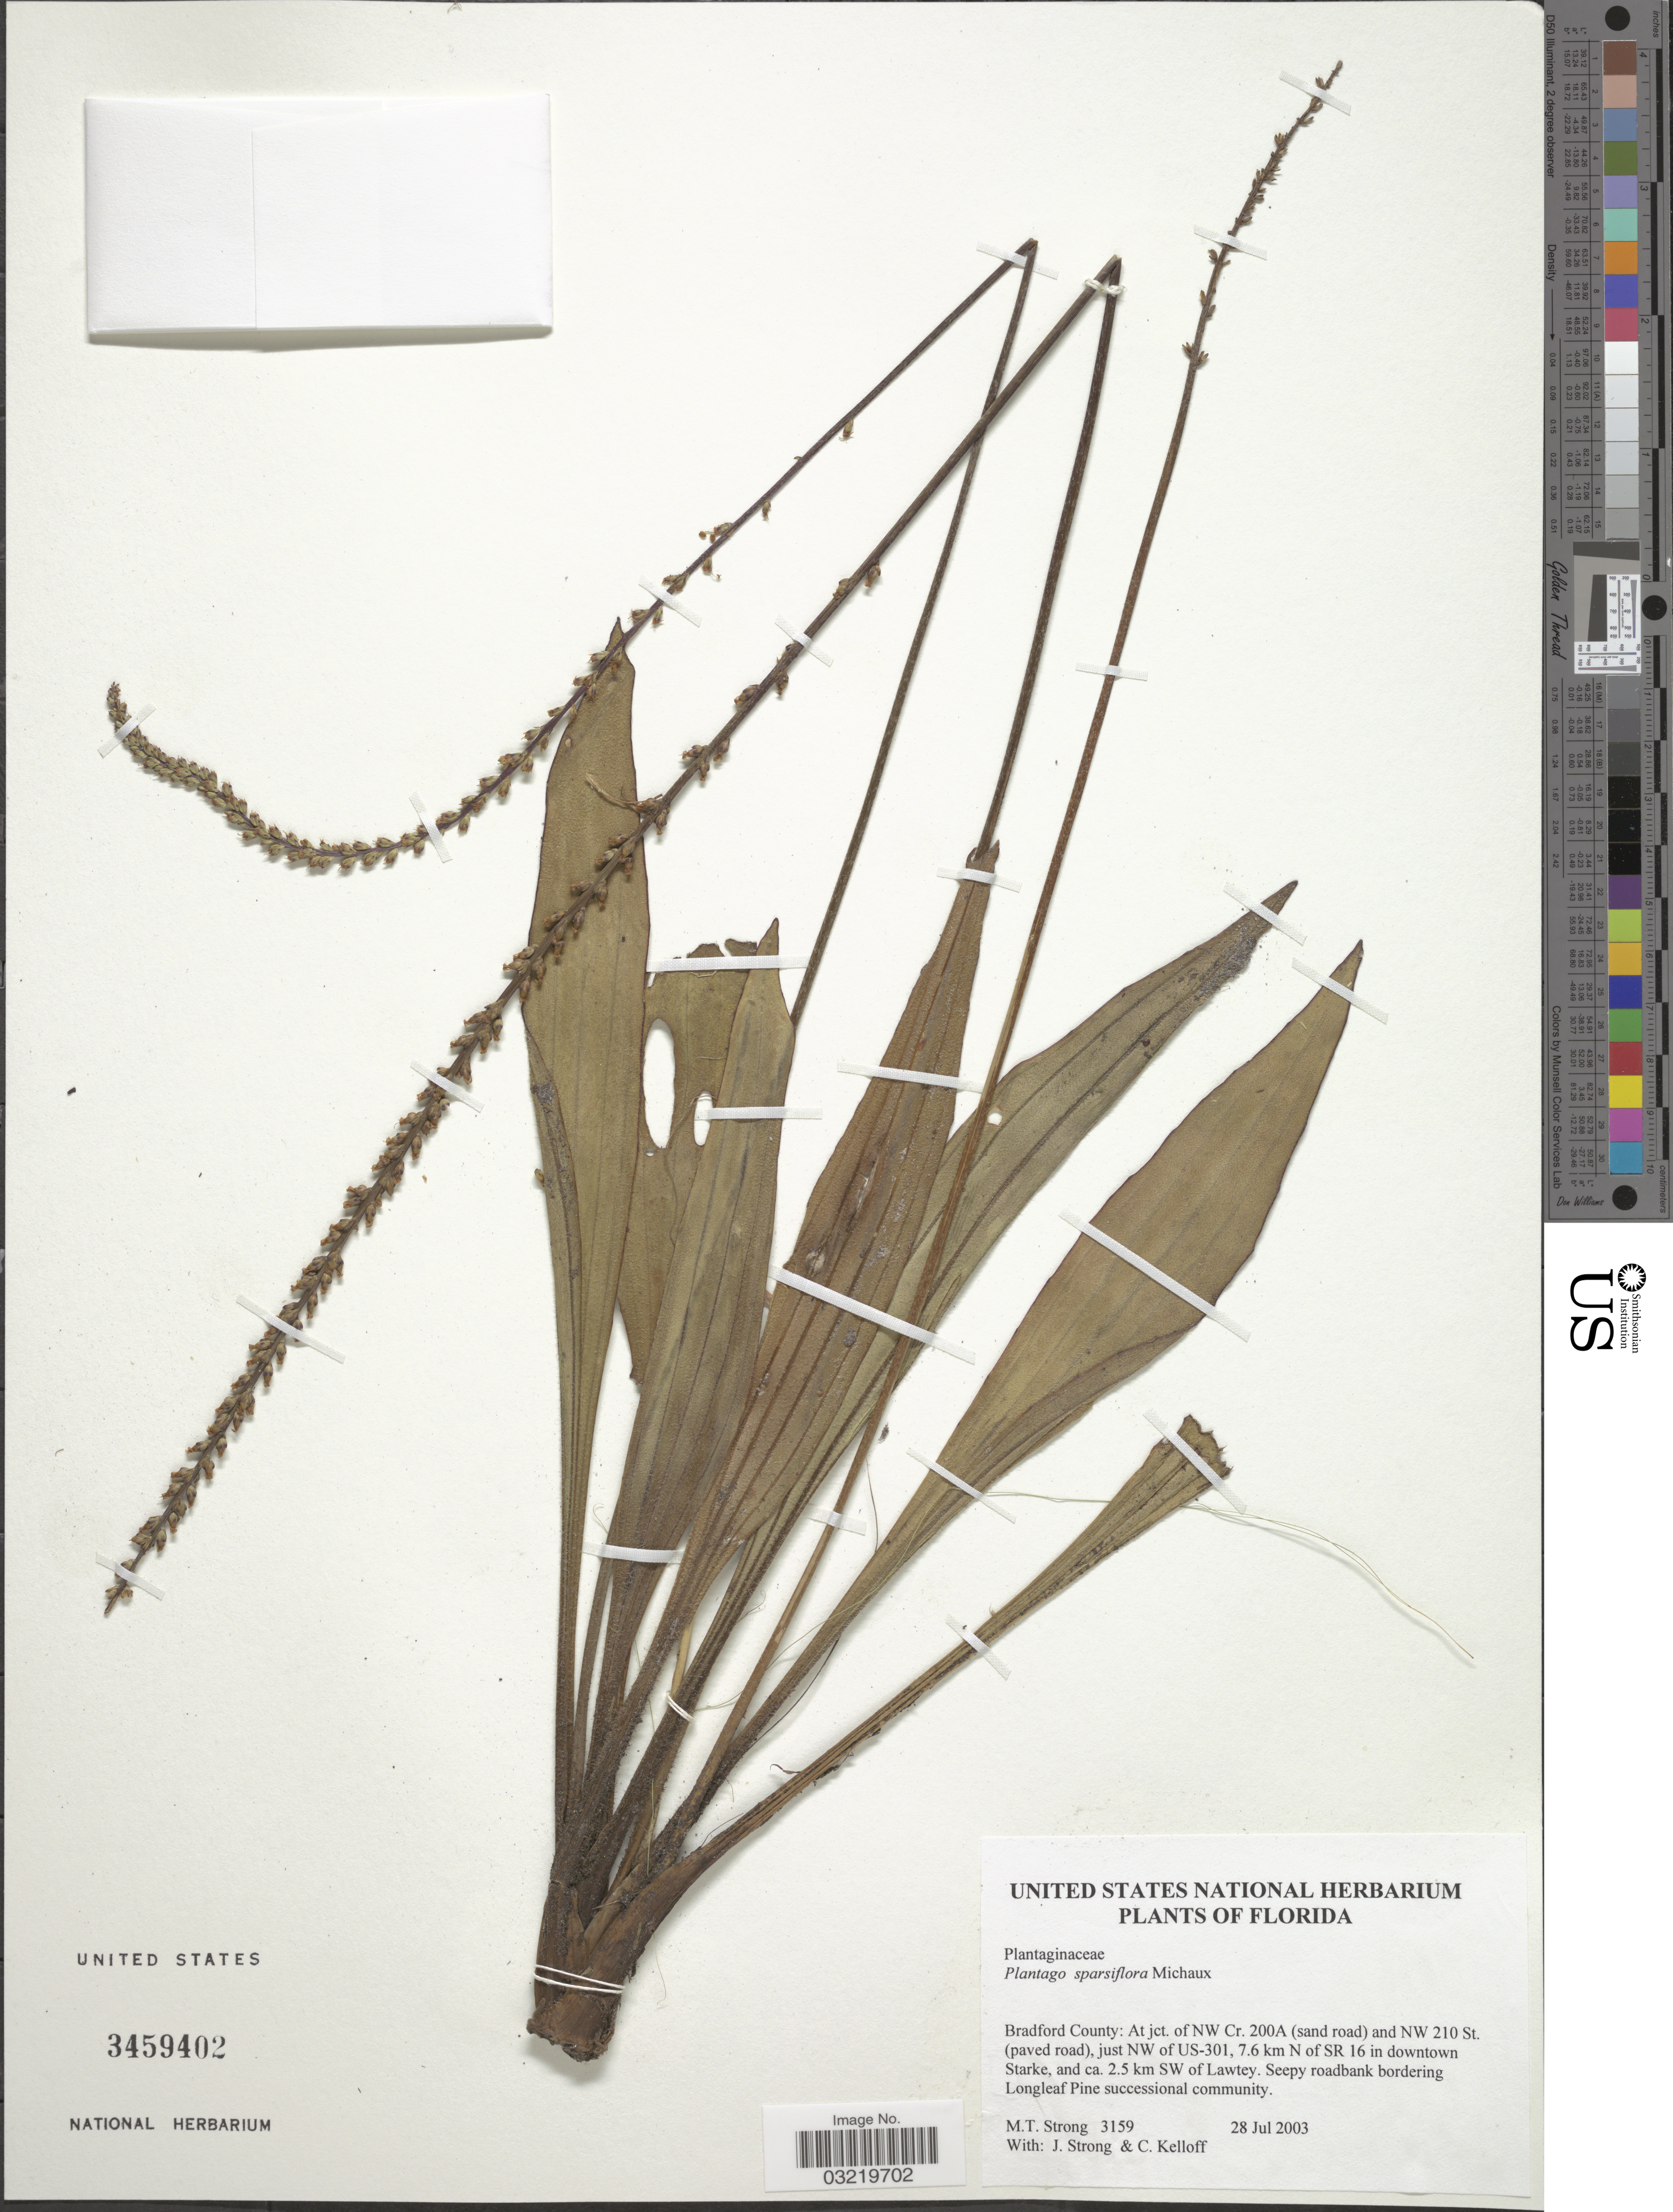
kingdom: Plantae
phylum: Tracheophyta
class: Magnoliopsida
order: Lamiales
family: Plantaginaceae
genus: Plantago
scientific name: Plantago sparsiflora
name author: Michx.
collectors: M. T. Strong, J. Strong & C. L. Kelloff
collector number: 3159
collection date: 2003-07-28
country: United States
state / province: Florida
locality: Bradford County: At jct. of NW Cr. 200A (sand road) and NW 210 St. (paved road), just NW of US-301, 7.6 km N of SR 16 in downtown Starke, and ca. 2.5 km SW of Lawtey.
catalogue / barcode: US 3459402